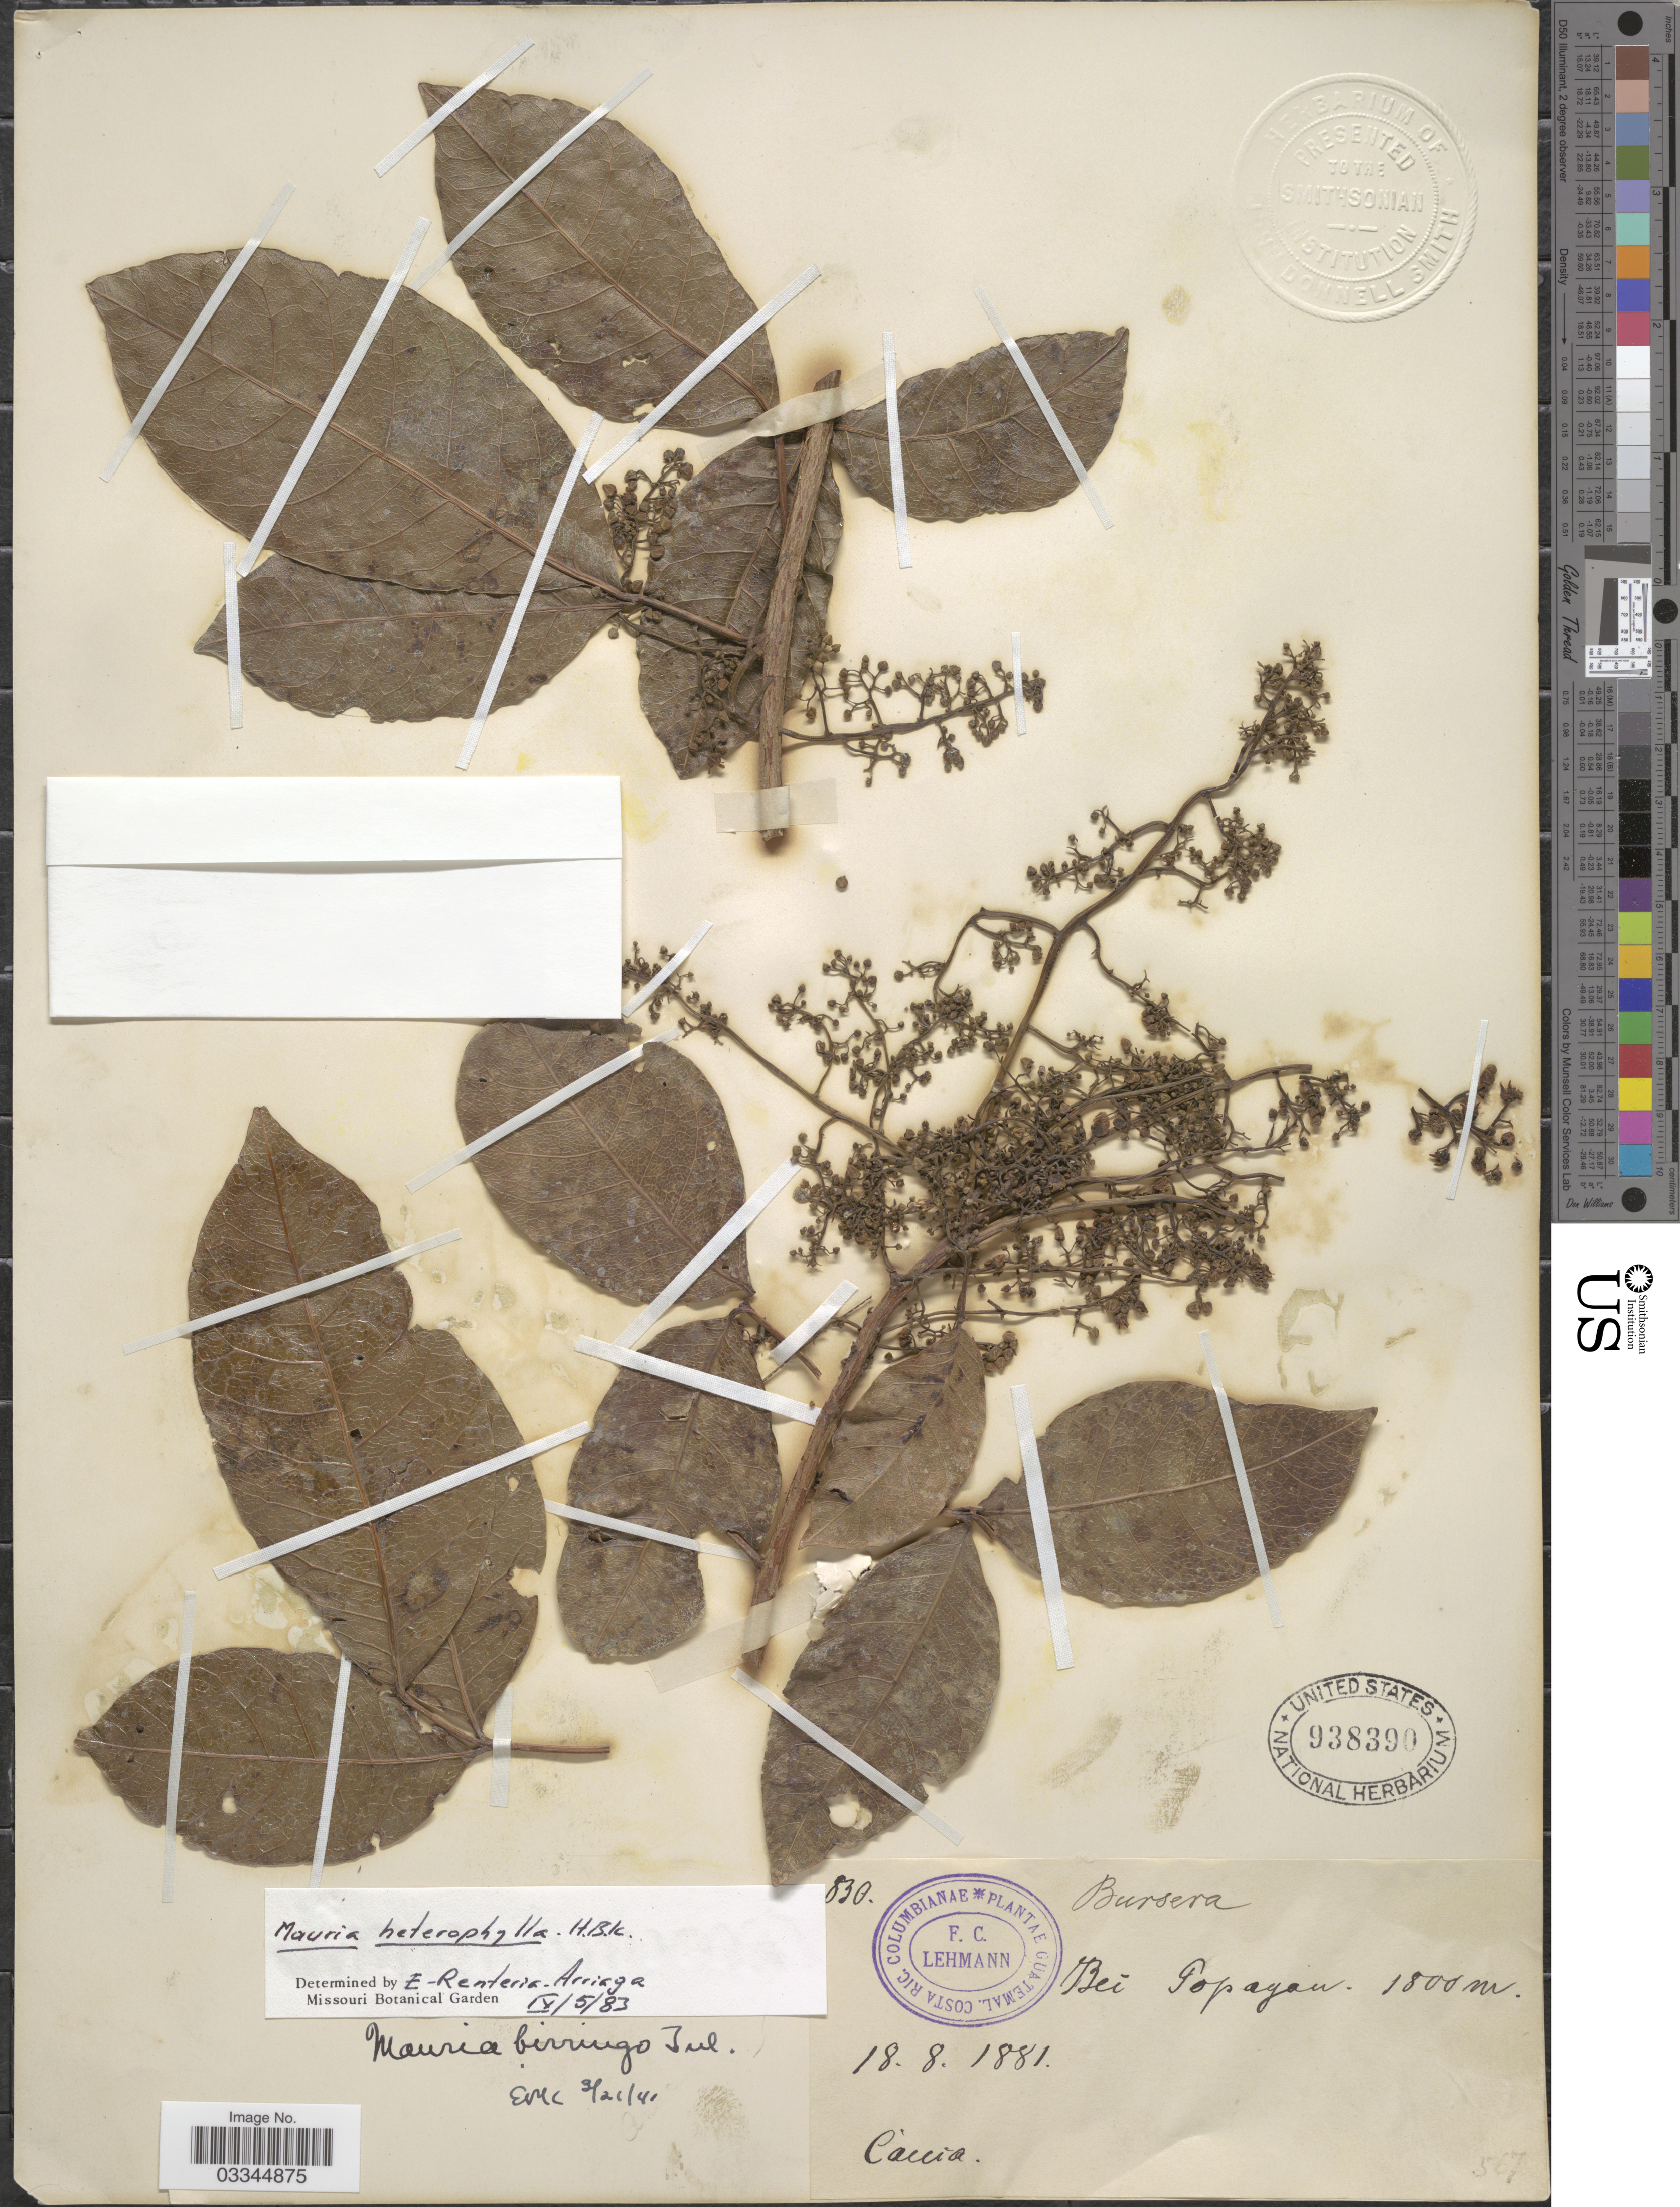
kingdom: Plantae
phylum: Tracheophyta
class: Magnoliopsida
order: Sapindales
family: Anacardiaceae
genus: Mauria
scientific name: Mauria heterophylla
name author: Kunth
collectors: F. C. Lehmann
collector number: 830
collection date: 1881-08-18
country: Colombia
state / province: Cauca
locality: Bei Popayan.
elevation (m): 1800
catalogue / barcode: US 938390